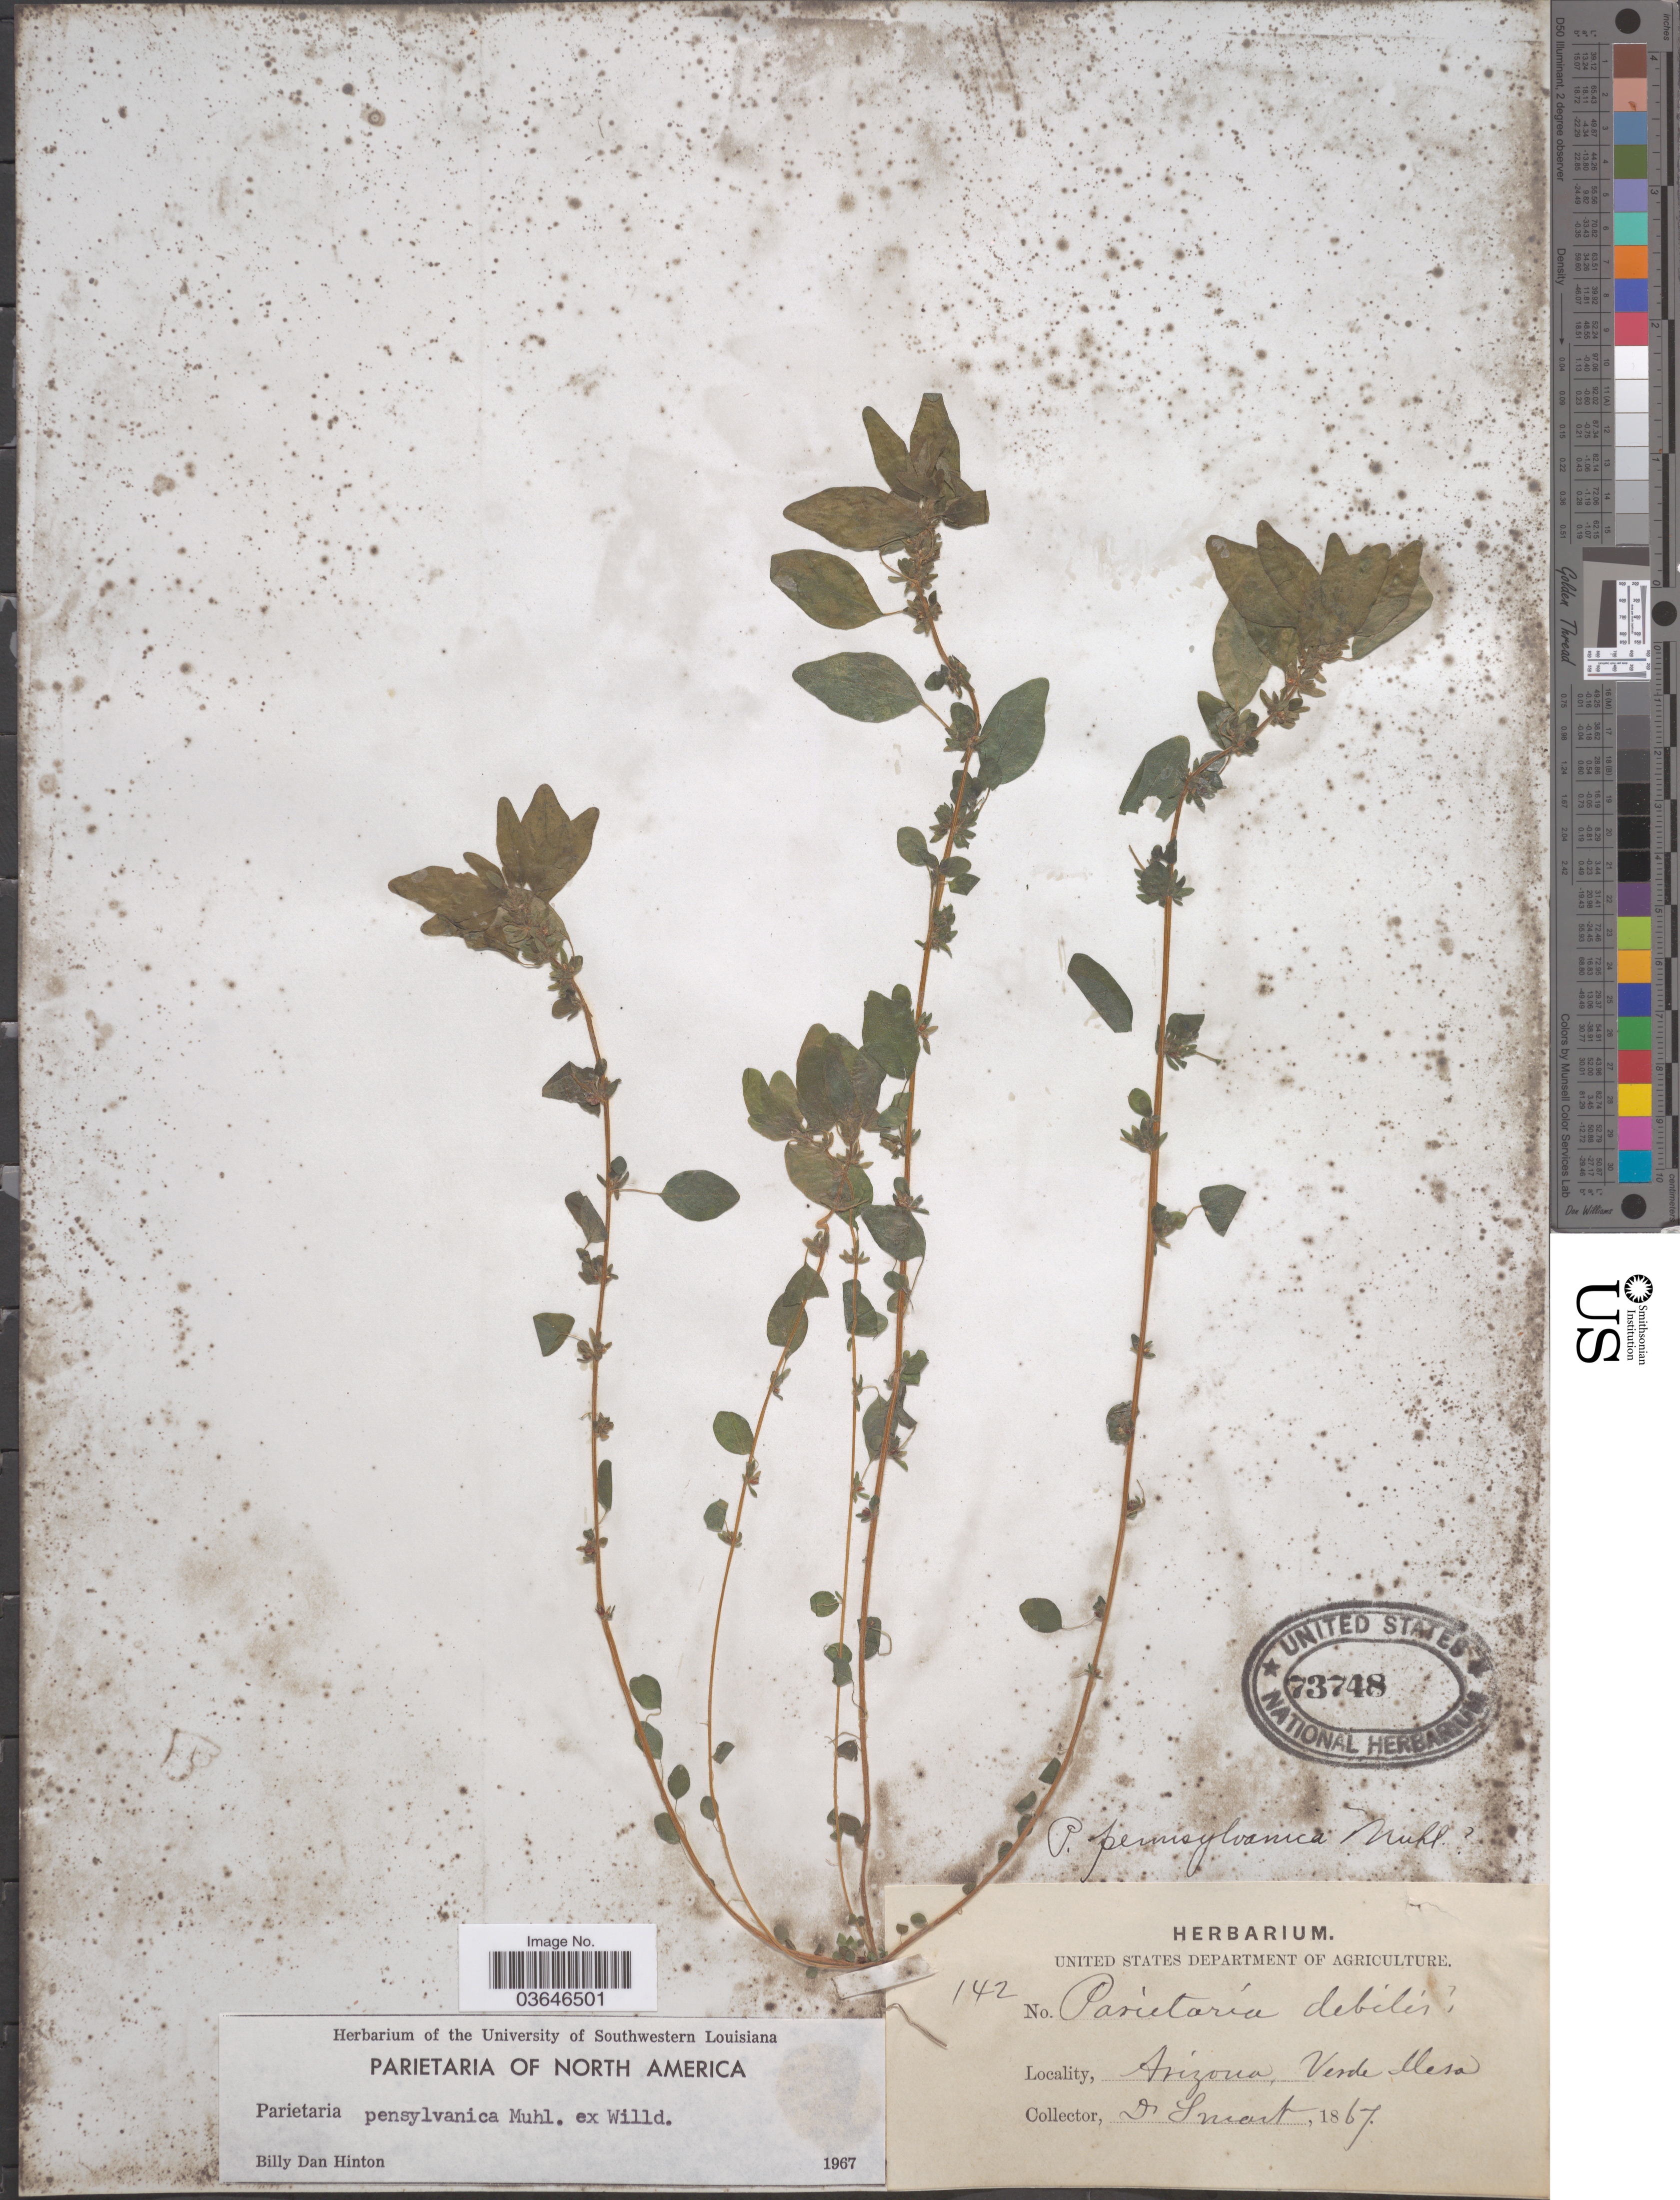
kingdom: Plantae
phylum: Tracheophyta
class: Magnoliopsida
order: Rosales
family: Urticaceae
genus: Parietaria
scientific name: Parietaria pensylvanica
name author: Muhl. ex Willd.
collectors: -. Smart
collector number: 142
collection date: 1867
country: United States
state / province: Arizona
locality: Verde Mesa.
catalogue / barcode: US 73748